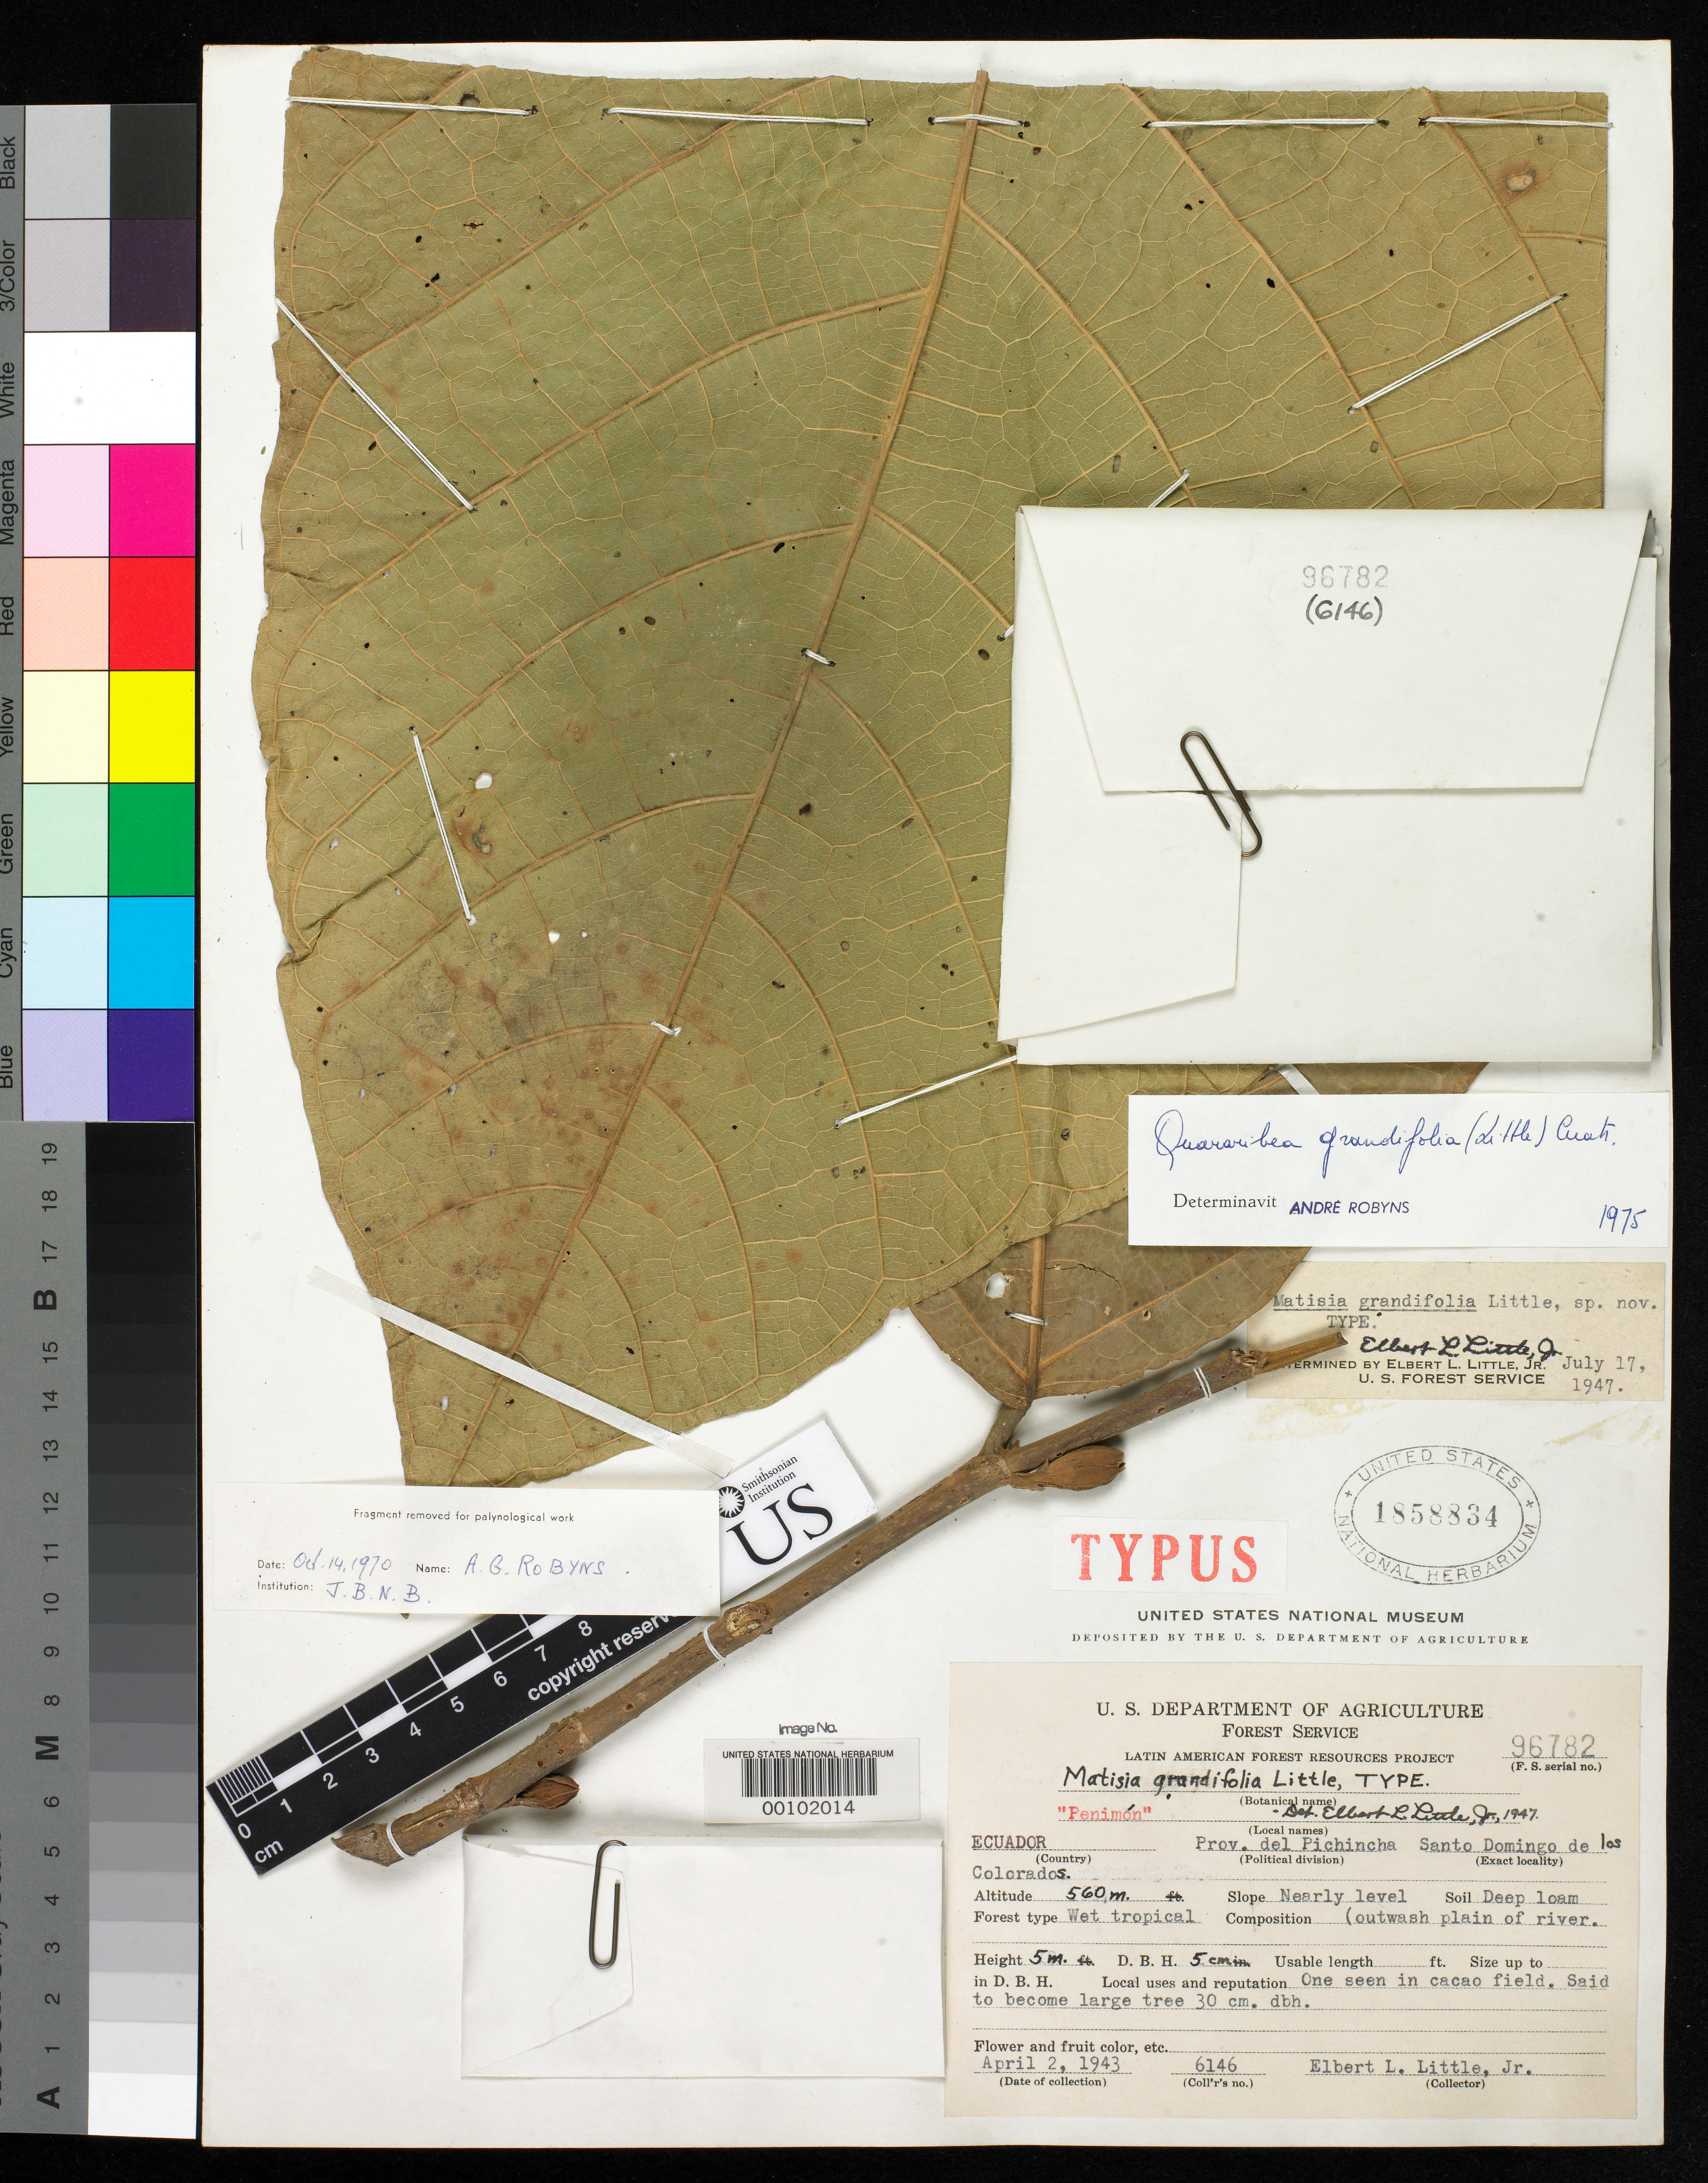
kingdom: Plantae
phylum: Tracheophyta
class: Magnoliopsida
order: Malvales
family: Malvaceae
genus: Matisia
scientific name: Matisia grandifolia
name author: Little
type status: Holotype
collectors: E. L. Little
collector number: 6146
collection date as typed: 02 Apr 1943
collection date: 1943-04-02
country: Ecuador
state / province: Pichincha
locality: Santo Domingo de los Colorados.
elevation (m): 560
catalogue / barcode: US 1858834